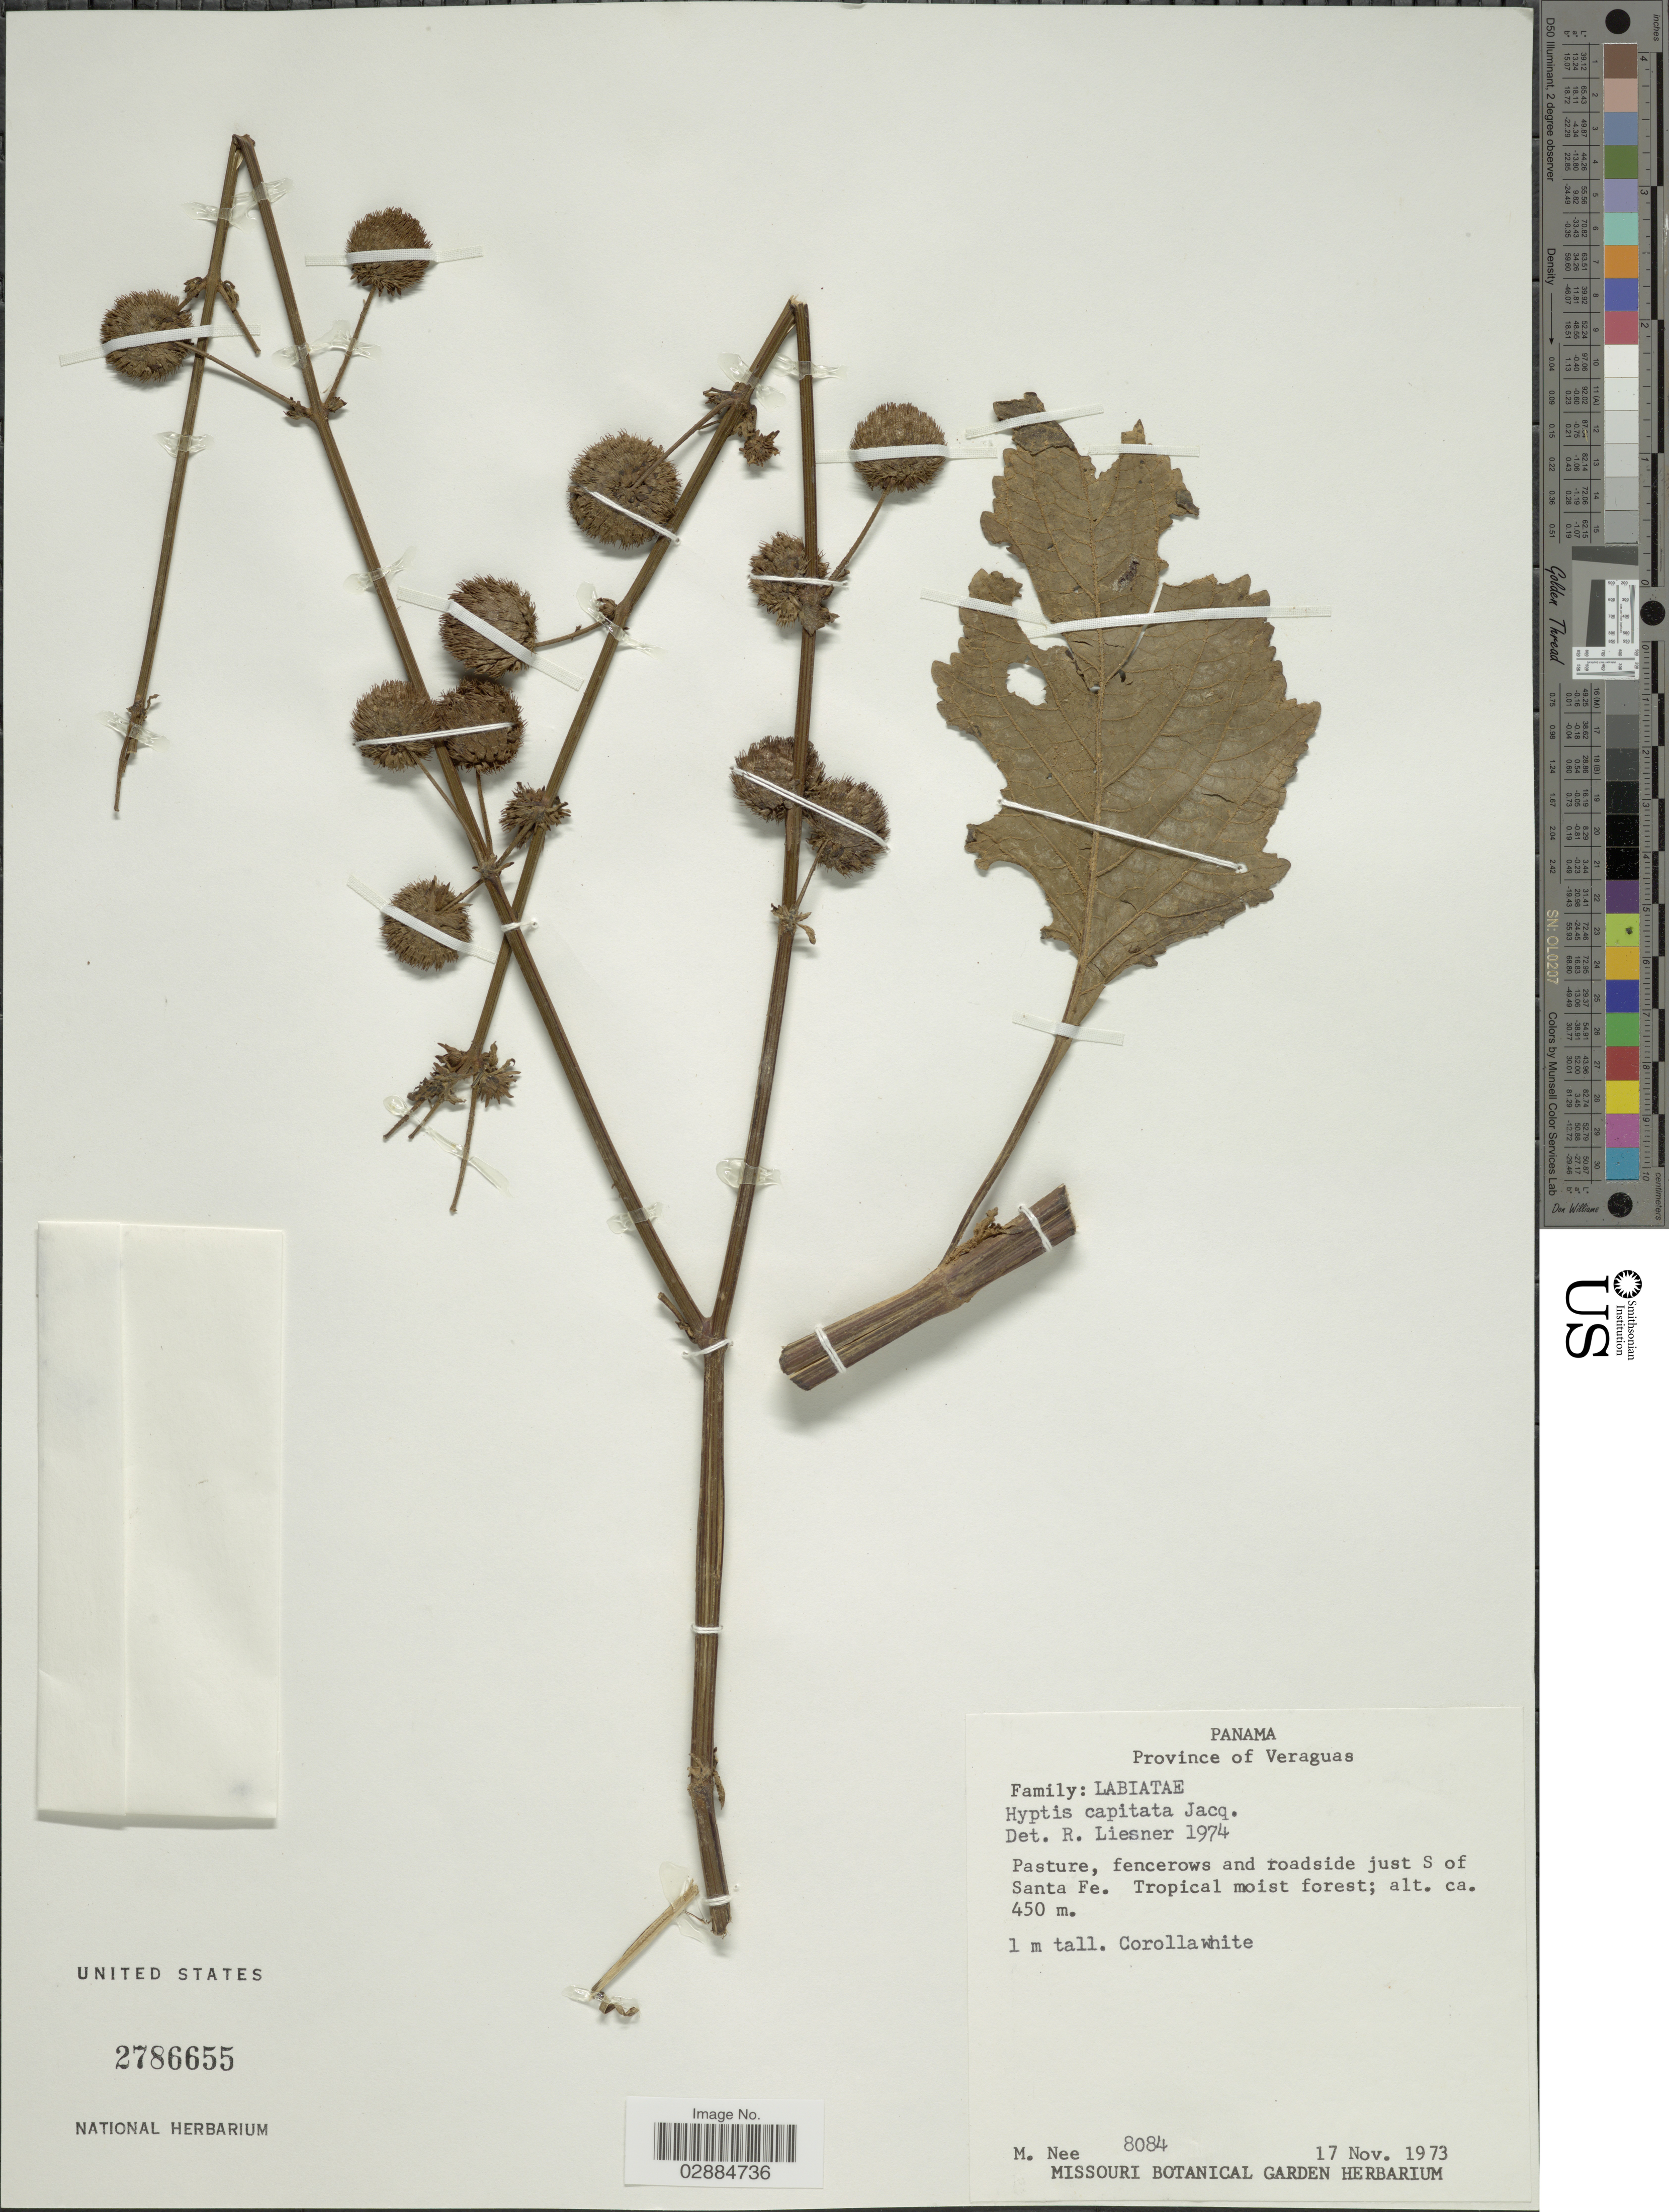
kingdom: Plantae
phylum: Tracheophyta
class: Magnoliopsida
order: Lamiales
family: Lamiaceae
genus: Hyptis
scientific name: Hyptis capitata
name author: Jacq.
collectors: M. Nee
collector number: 8084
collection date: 1973-11-17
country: Panama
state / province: Veraguas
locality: Pasture, fencerows and roadside just S of Santa Fe.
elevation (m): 450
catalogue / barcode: US 2786655